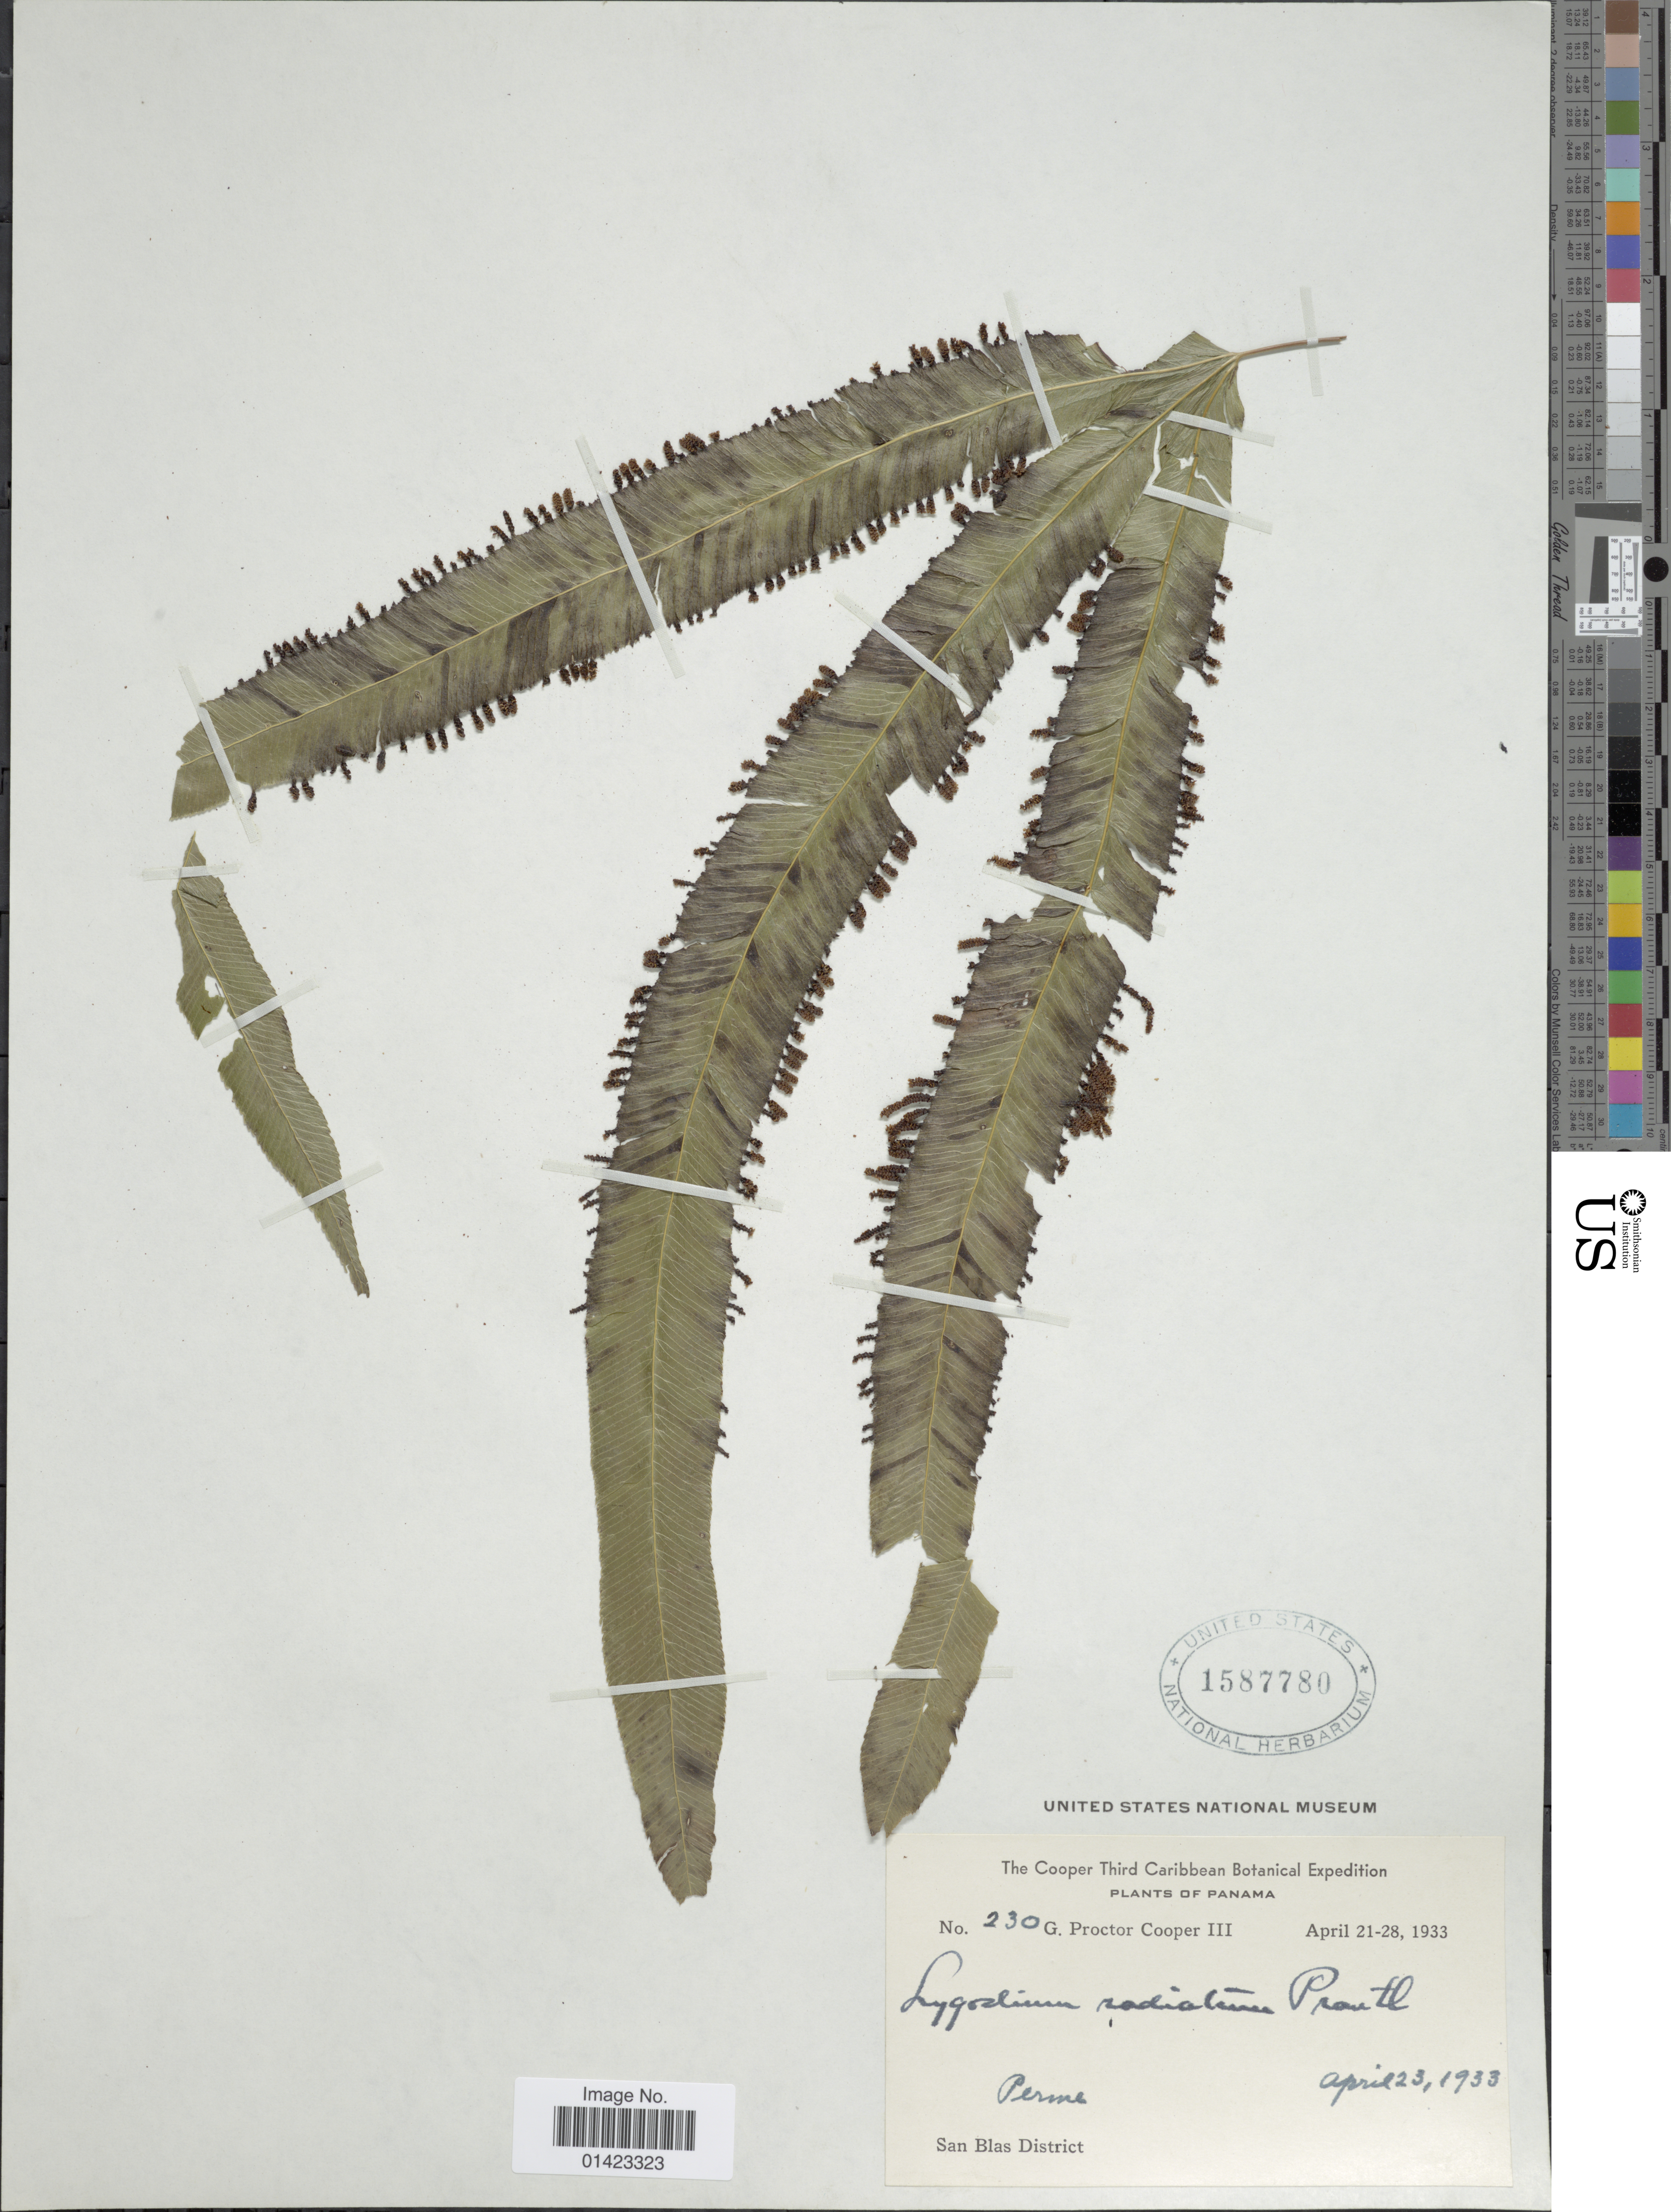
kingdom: Plantae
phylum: Tracheophyta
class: Polypodiopsida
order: Schizaeales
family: Lygodiaceae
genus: Lygodium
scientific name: Lygodium radiatum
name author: Prantl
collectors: G. Cooper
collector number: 230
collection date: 1933-04-23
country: Panama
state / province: Kuna Yala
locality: Perma, San Blas District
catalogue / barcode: US 1587780